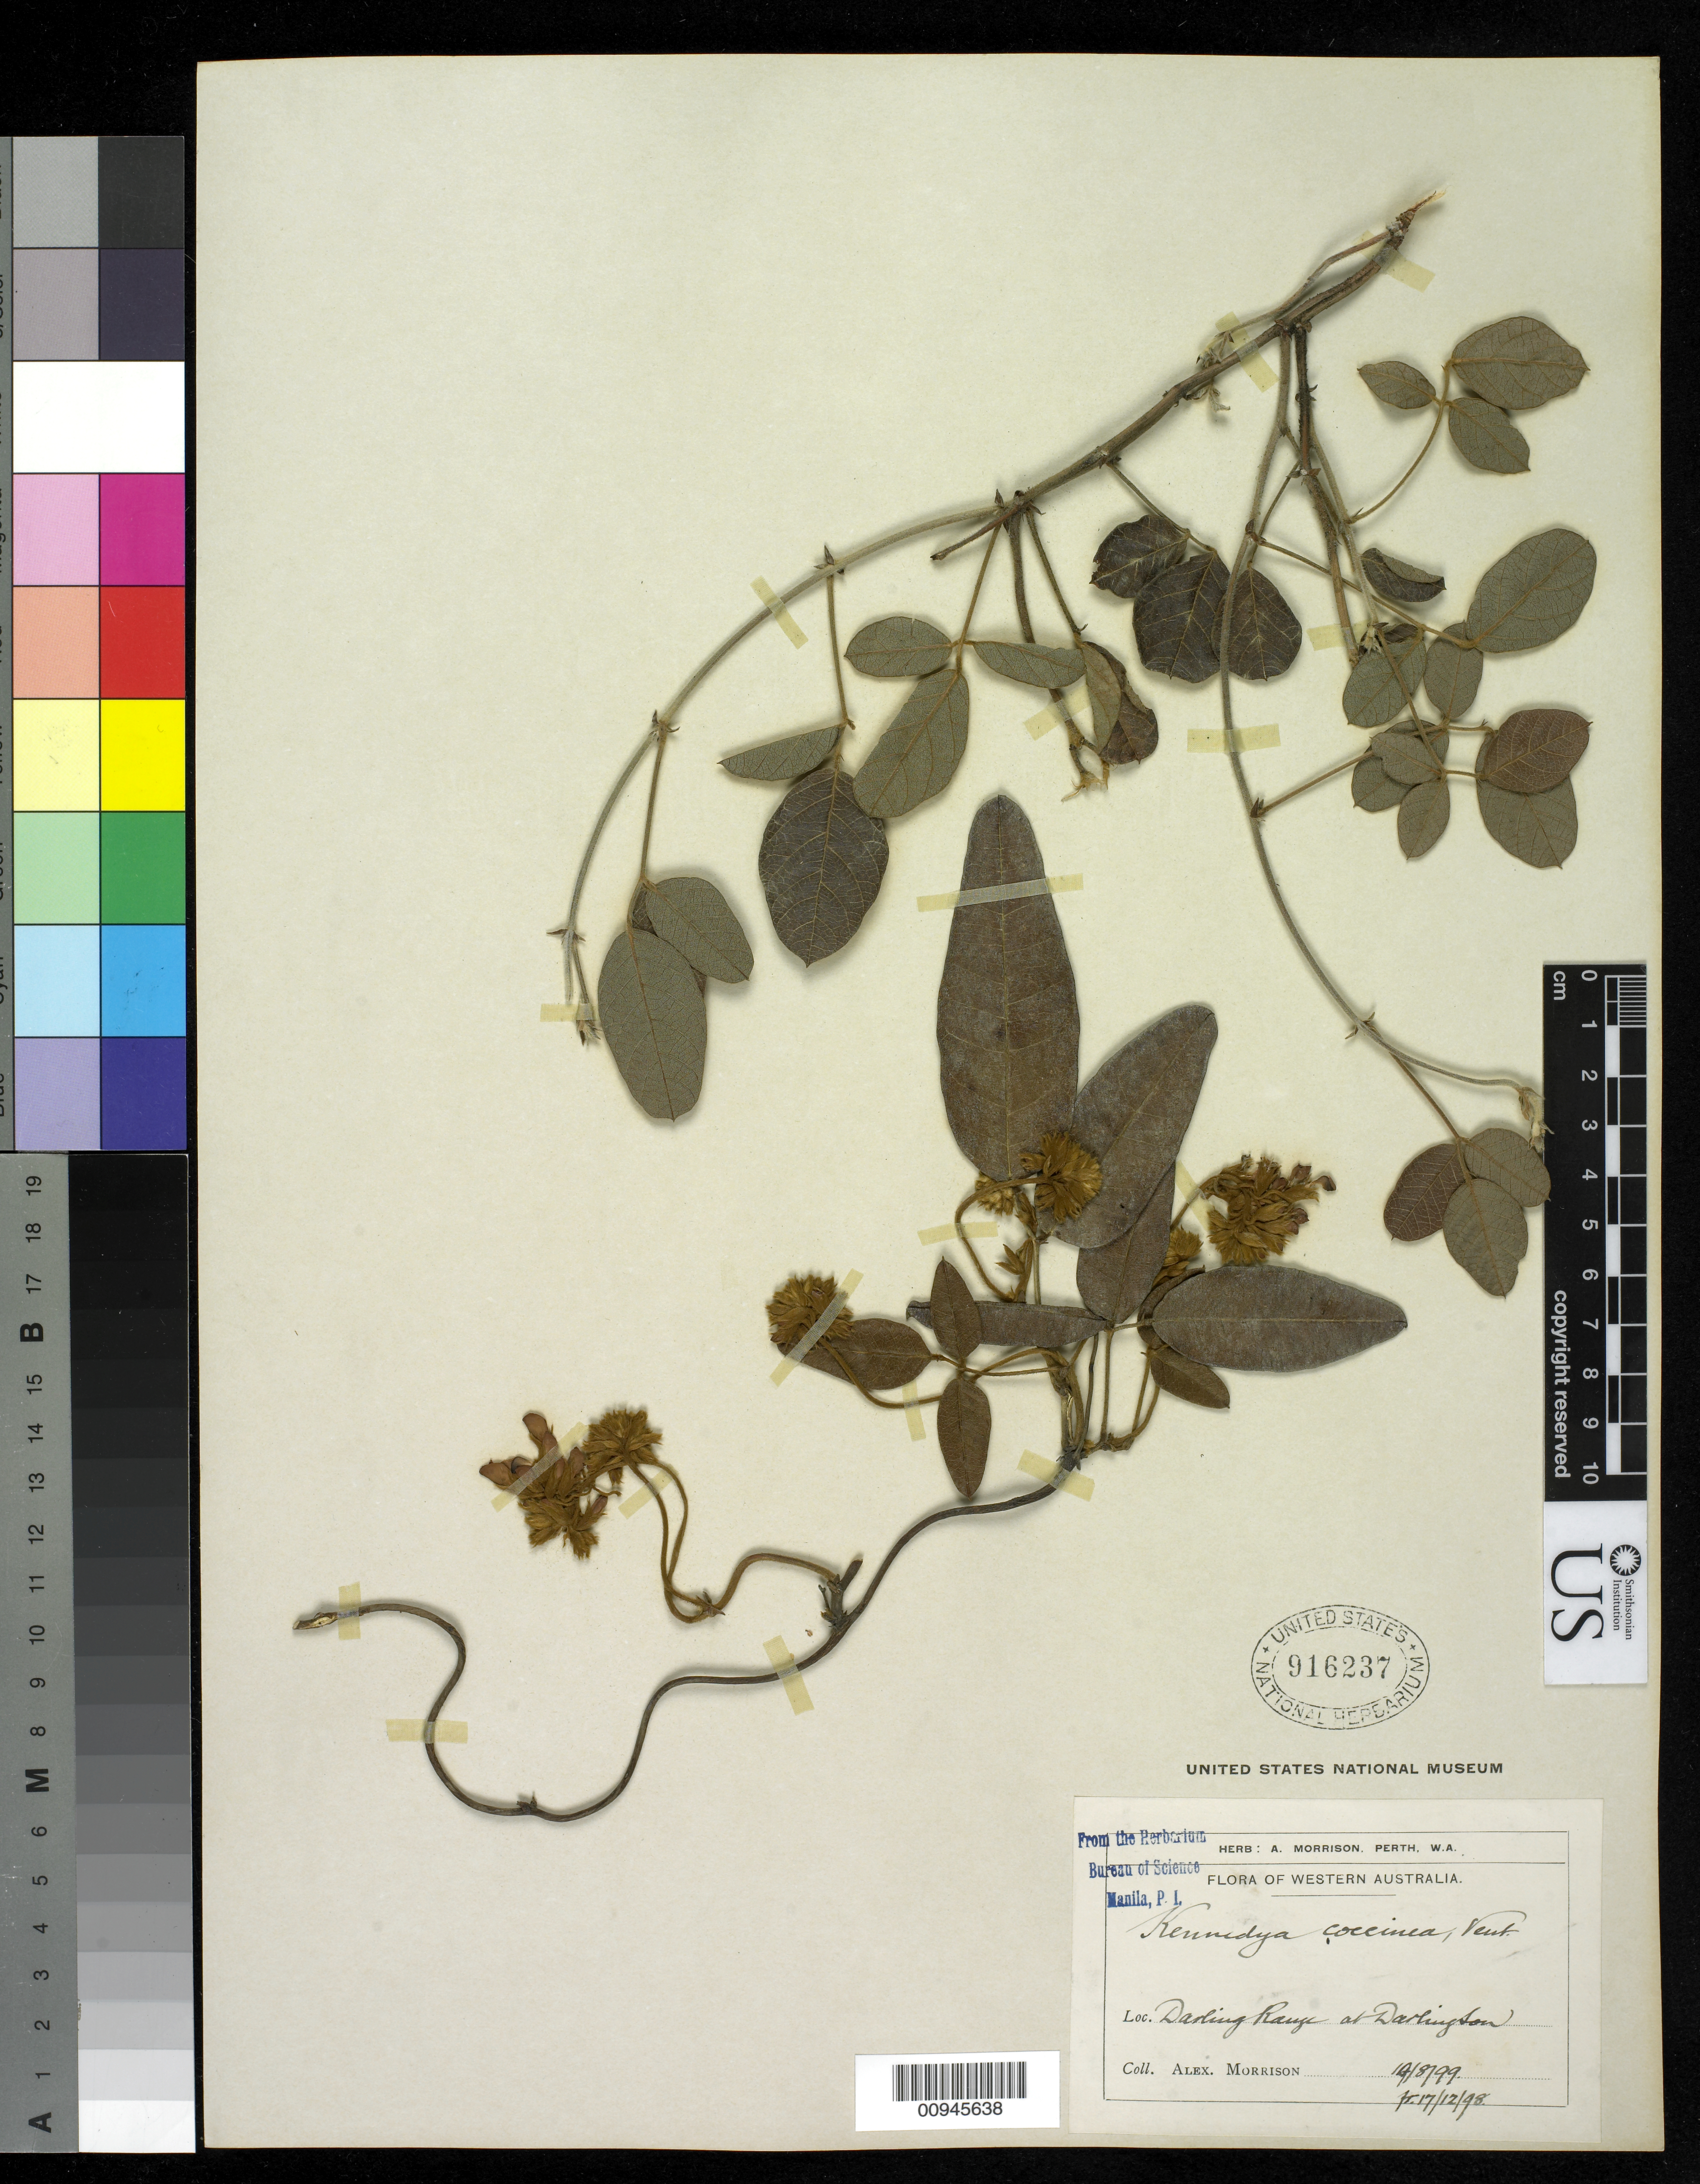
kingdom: Plantae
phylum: Tracheophyta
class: Magnoliopsida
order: Fabales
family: Fabaceae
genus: Kennedia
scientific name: Kennedia coccinea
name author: (Curtis) Vent.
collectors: A. Morrison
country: Australia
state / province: Western Australia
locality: Darling Range at Darlington.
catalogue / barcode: US 916237